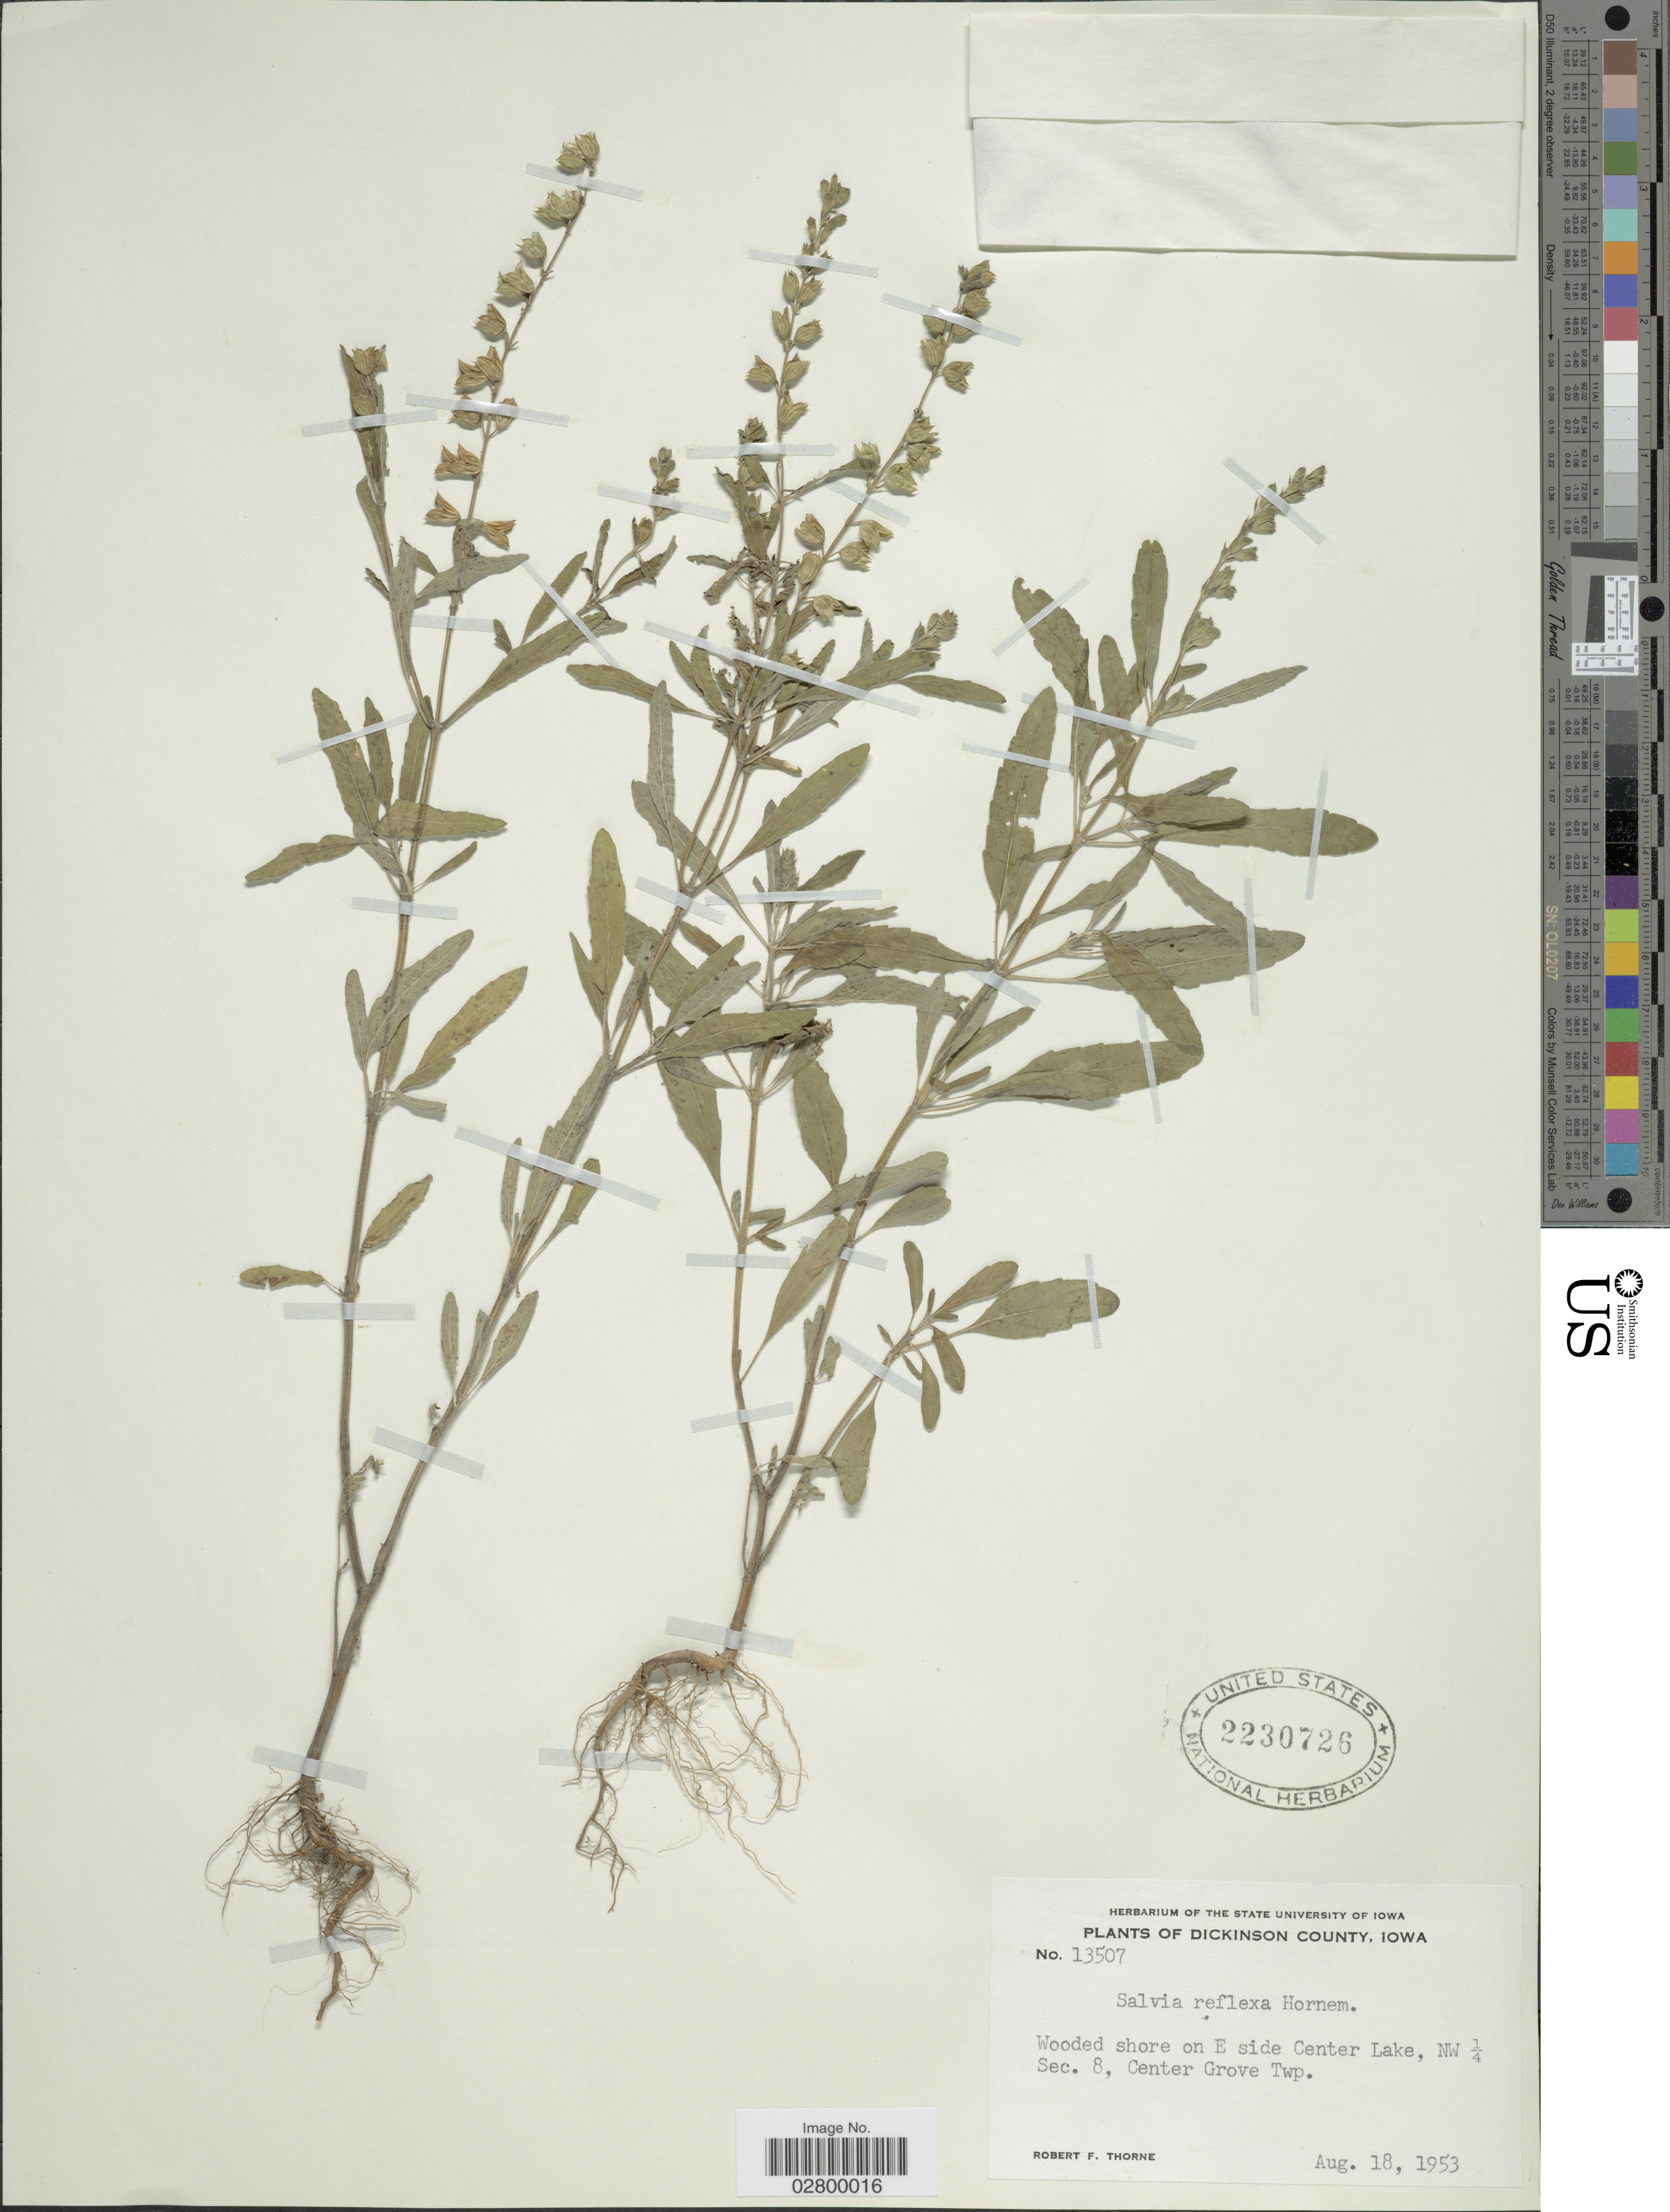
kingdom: Plantae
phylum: Tracheophyta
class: Magnoliopsida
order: Lamiales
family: Lamiaceae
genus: Salvia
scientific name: Salvia reflexa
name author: Hornem.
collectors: R. F. Thorne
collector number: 13507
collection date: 1953-08-18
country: United States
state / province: Iowa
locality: Dickinson County. Wooded shore on E side Center Lake, NW ¼ Sec. 8, Center Grove Twp.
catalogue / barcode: US 2230726